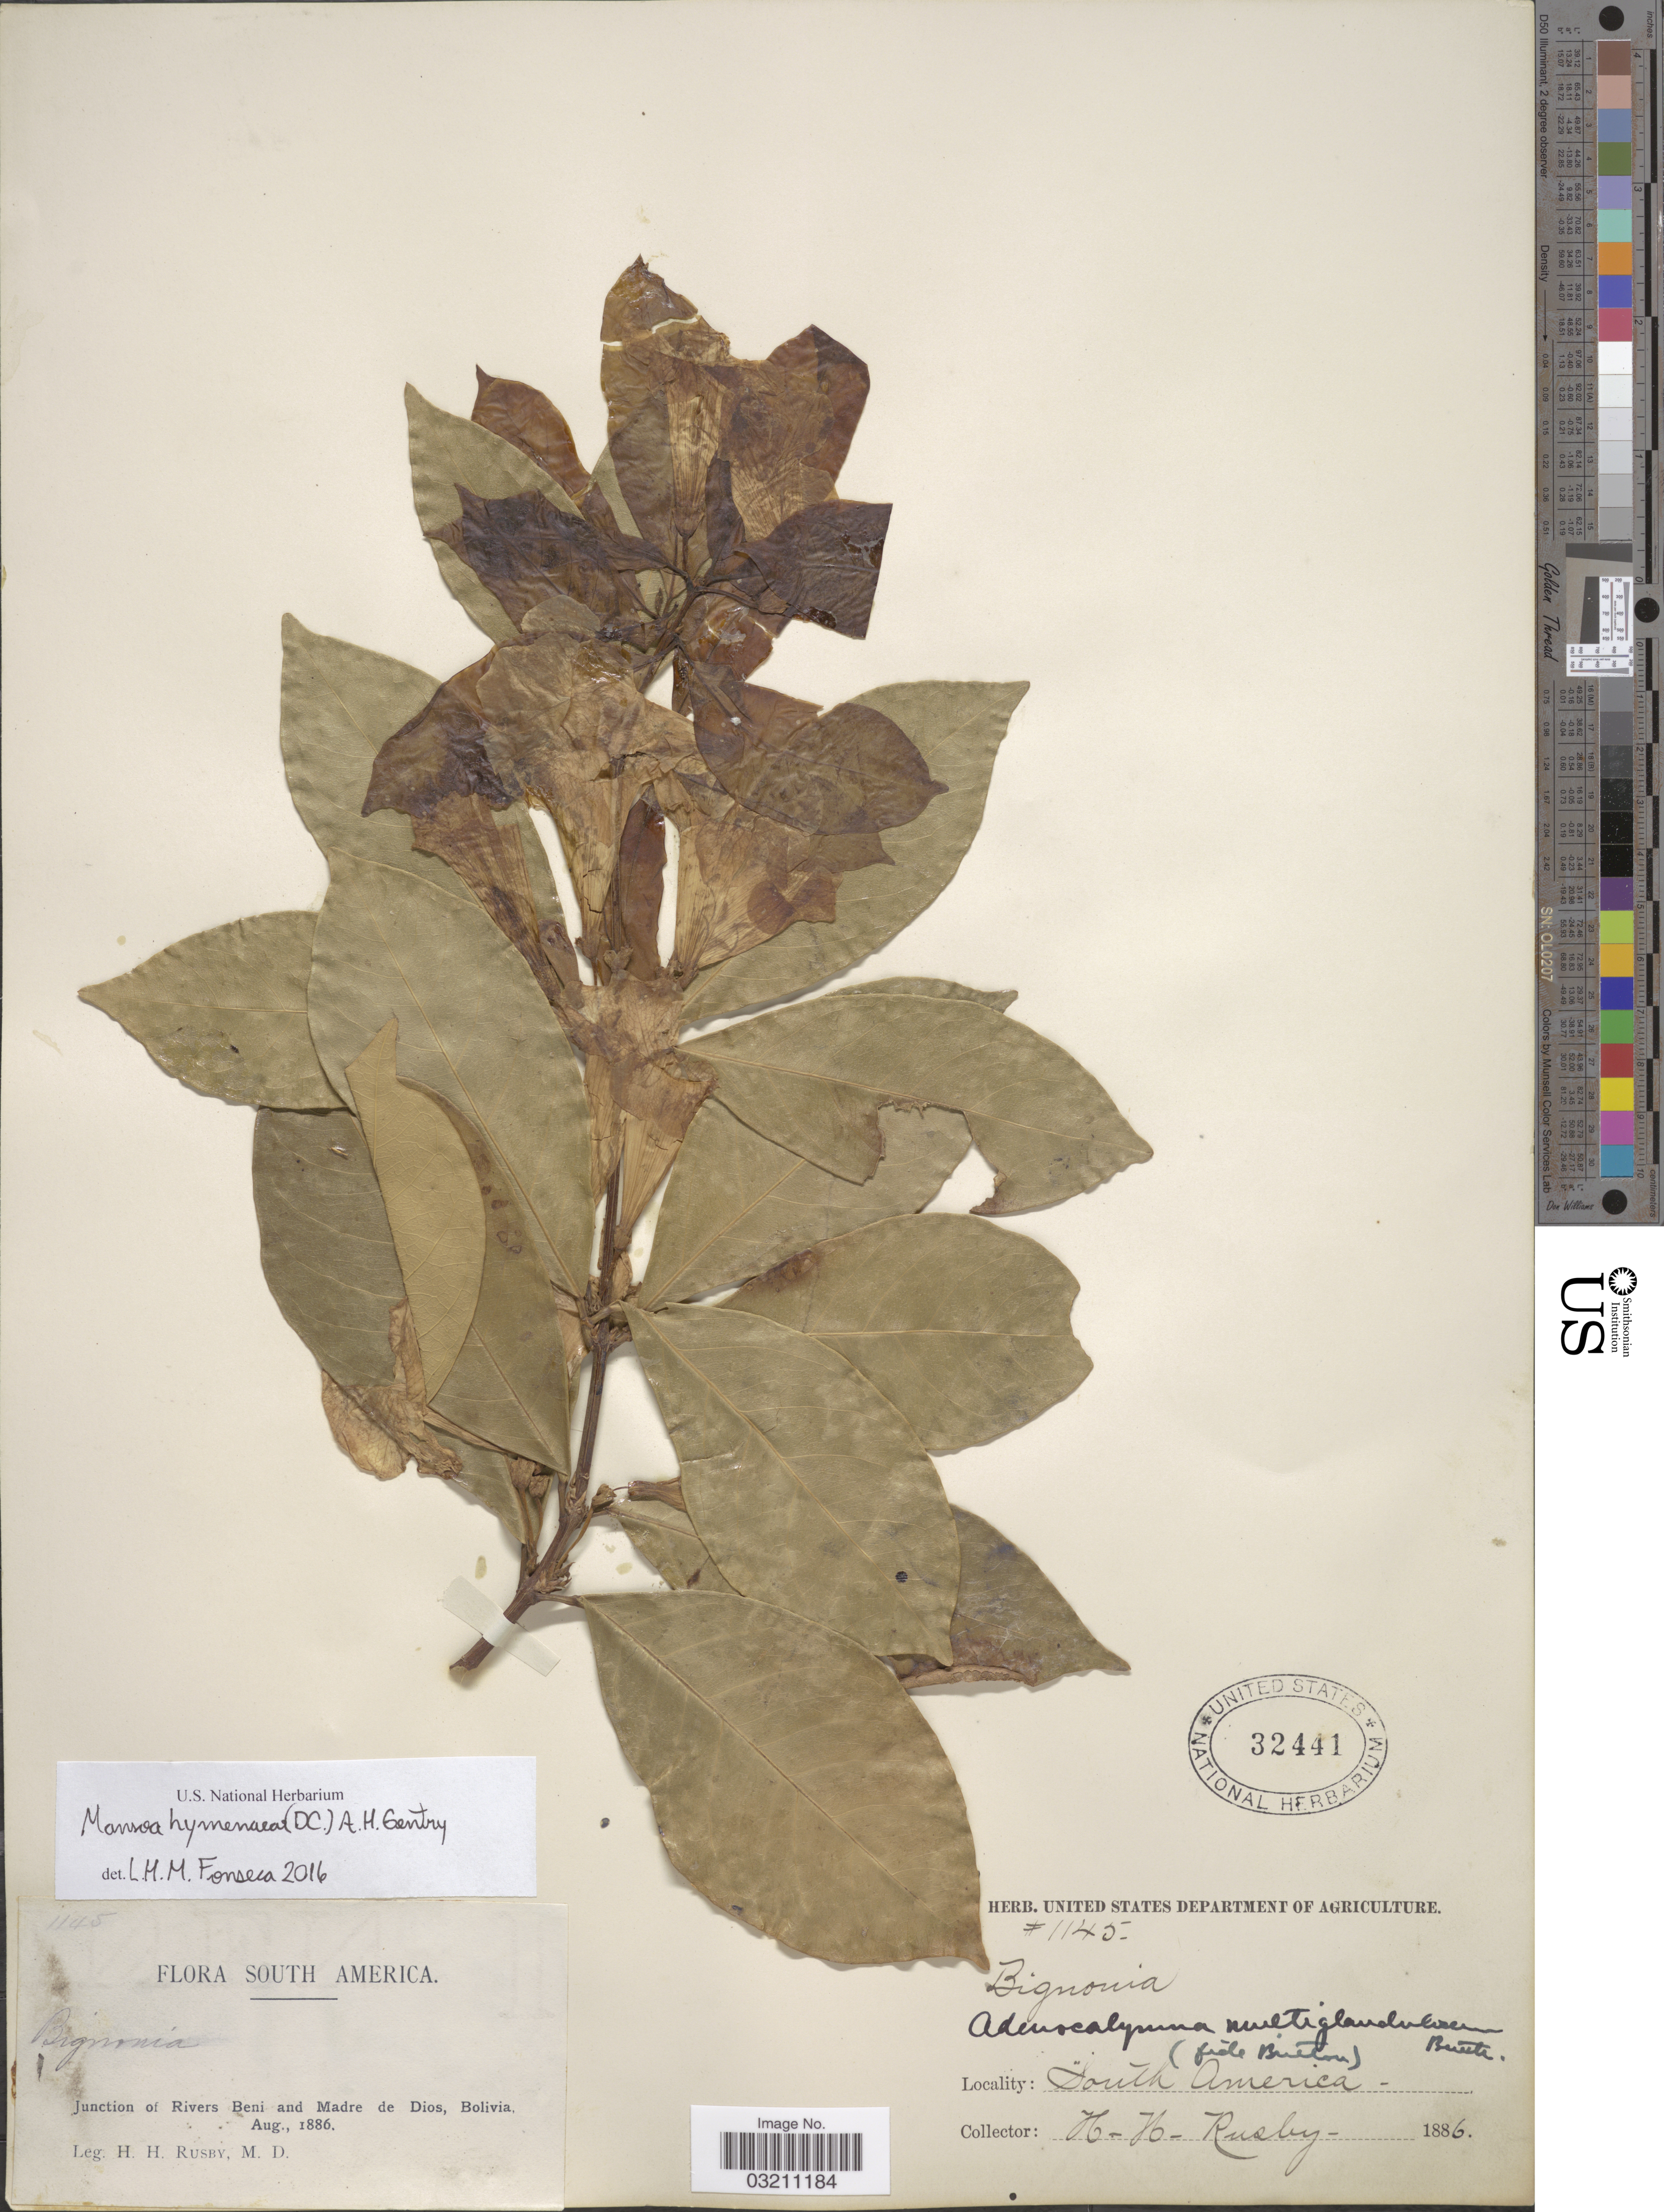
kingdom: Plantae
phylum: Tracheophyta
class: Magnoliopsida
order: Lamiales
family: Bignoniaceae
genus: Mansoa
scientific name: Mansoa hymenaea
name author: (DC.) A.H. Gentry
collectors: H. H. Rusby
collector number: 1145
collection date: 1886-08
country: Bolivia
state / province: Beni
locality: Junction of Rivers Beni and Madre de Dios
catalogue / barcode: US 32441